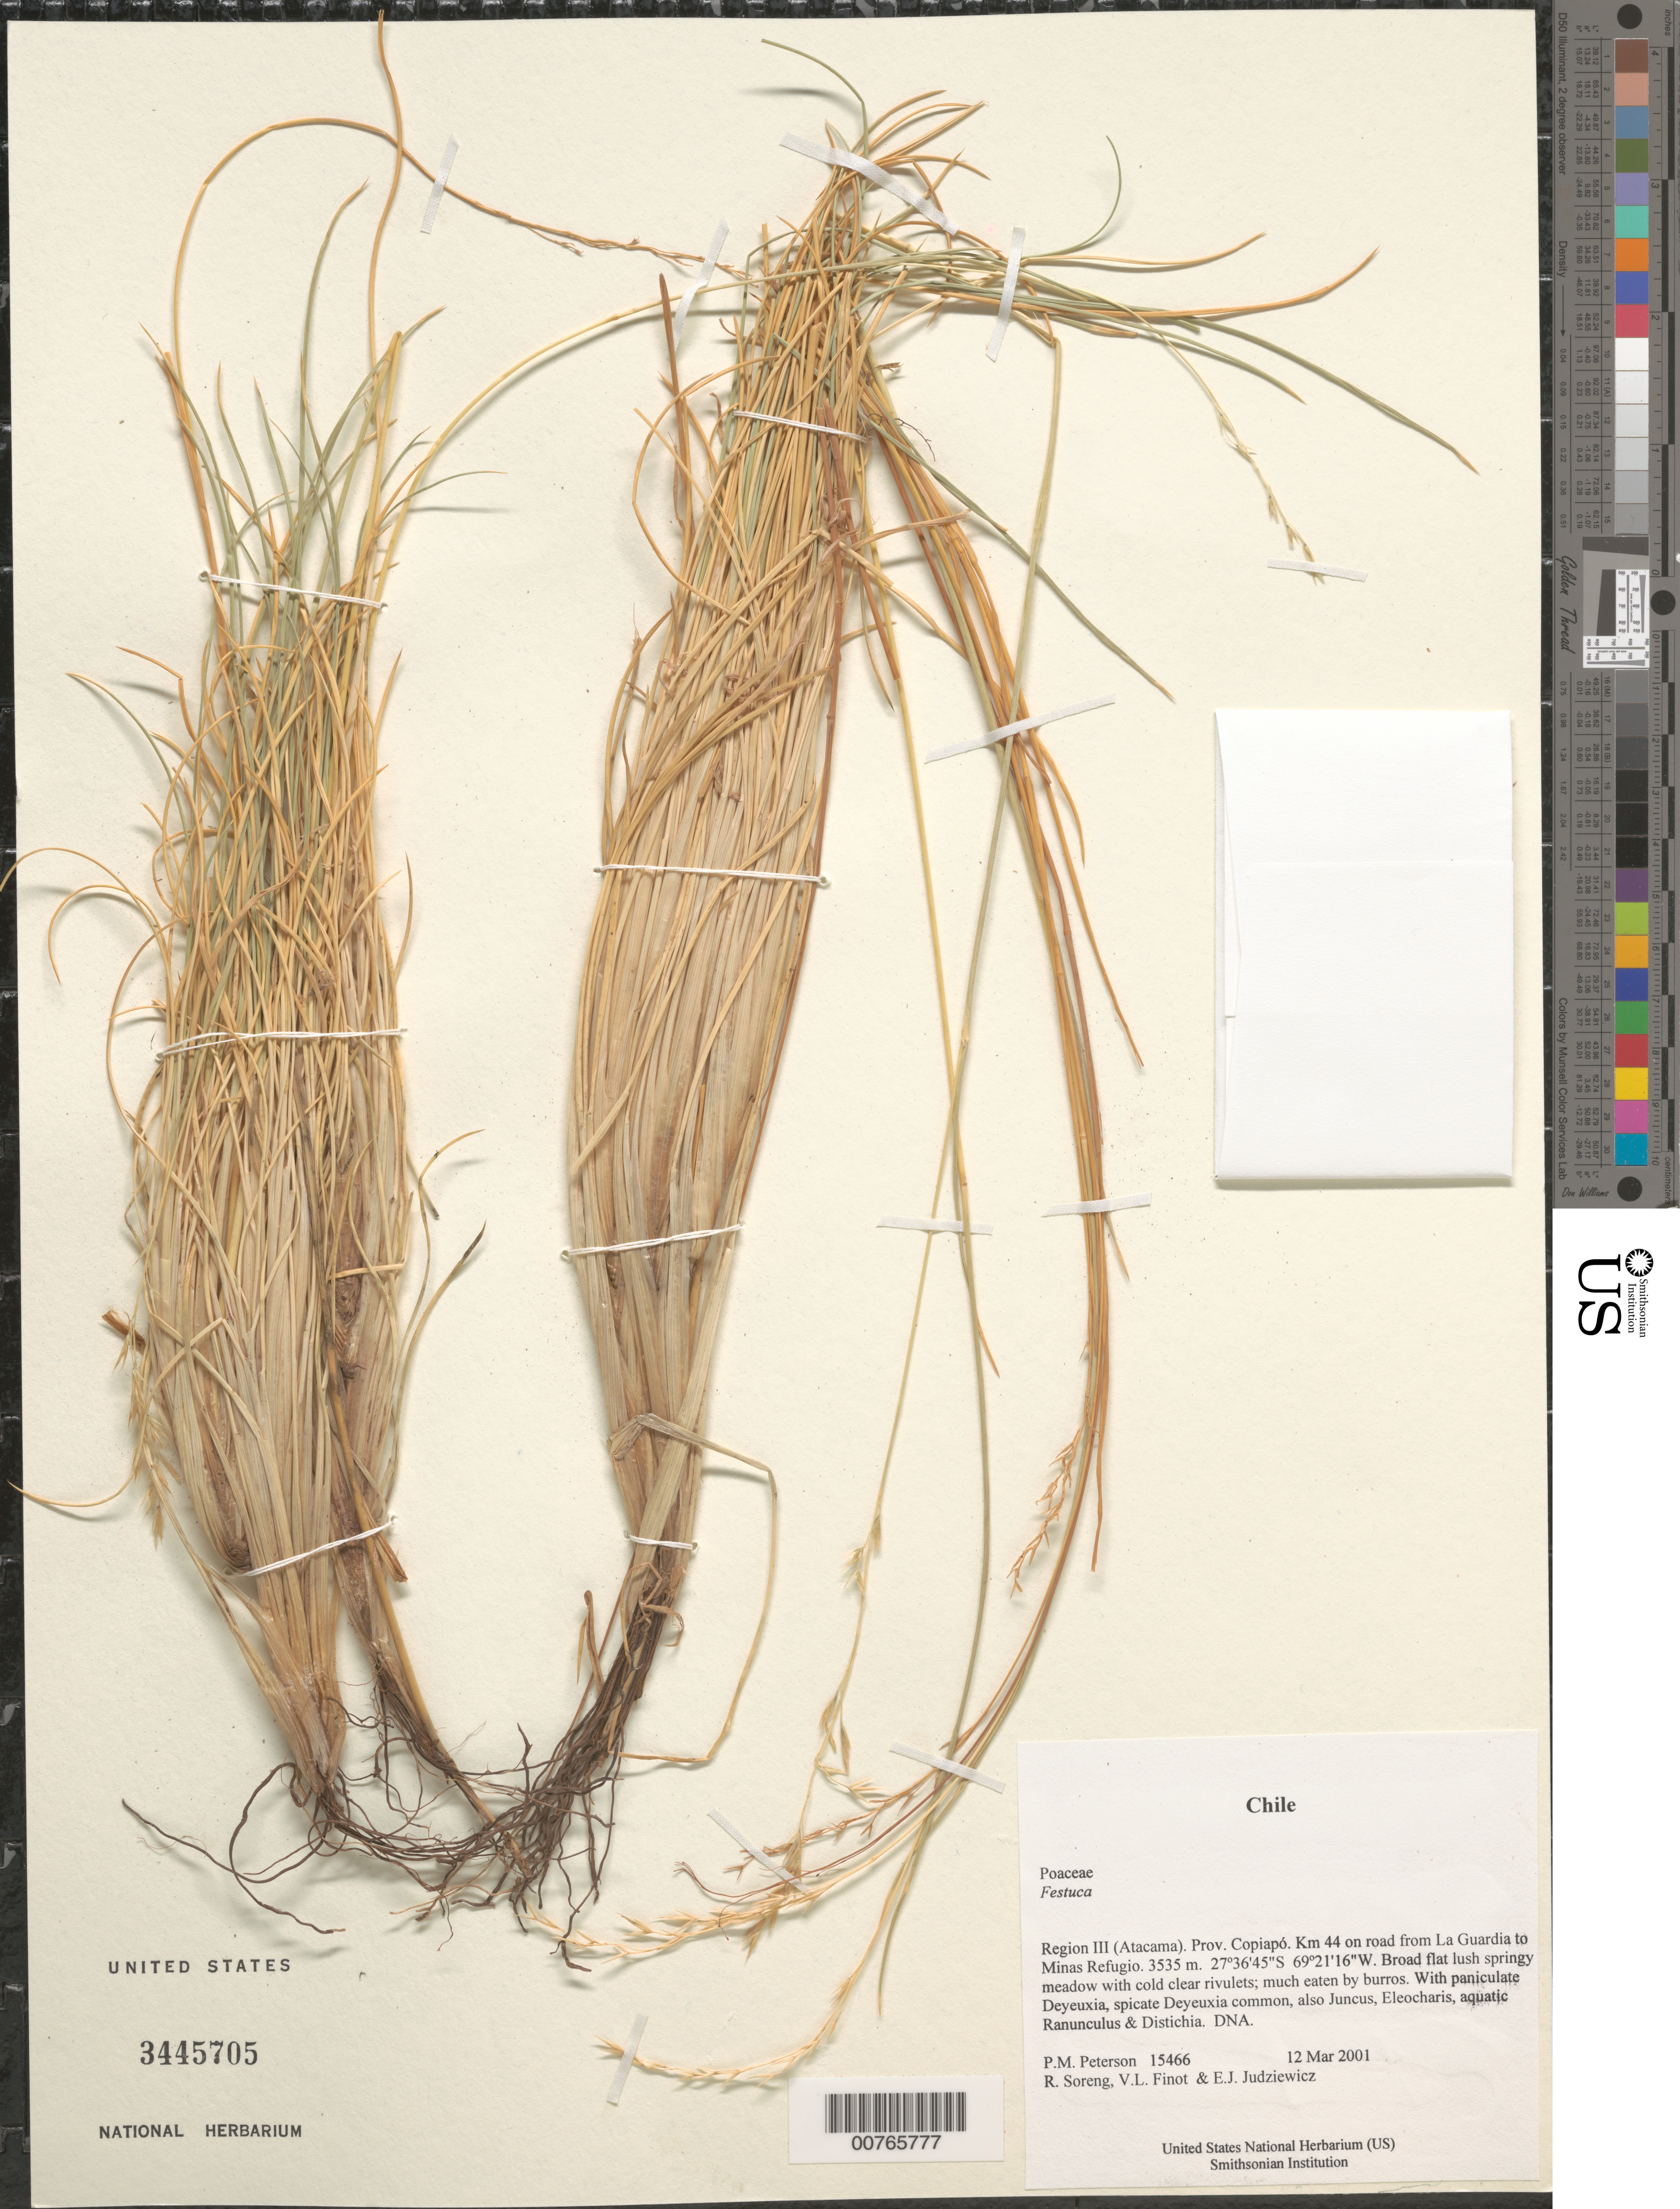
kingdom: Plantae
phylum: Tracheophyta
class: Liliopsida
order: Poales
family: Poaceae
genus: Festuca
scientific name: Festuca sp.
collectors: P. M. Peterson, R. J. Soreng, V. Finot & E. J. Judziewicz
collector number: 15466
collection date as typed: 12 Mar 2001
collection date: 2001-03-12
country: Chile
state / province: Atacama (III)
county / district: Copiapó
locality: Km 44 on road from La Guardia to Minas Refugio.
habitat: Broad flat lush springy meadow with cold clear rivulets; much eaten by burros.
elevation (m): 3535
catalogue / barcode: US 3445705